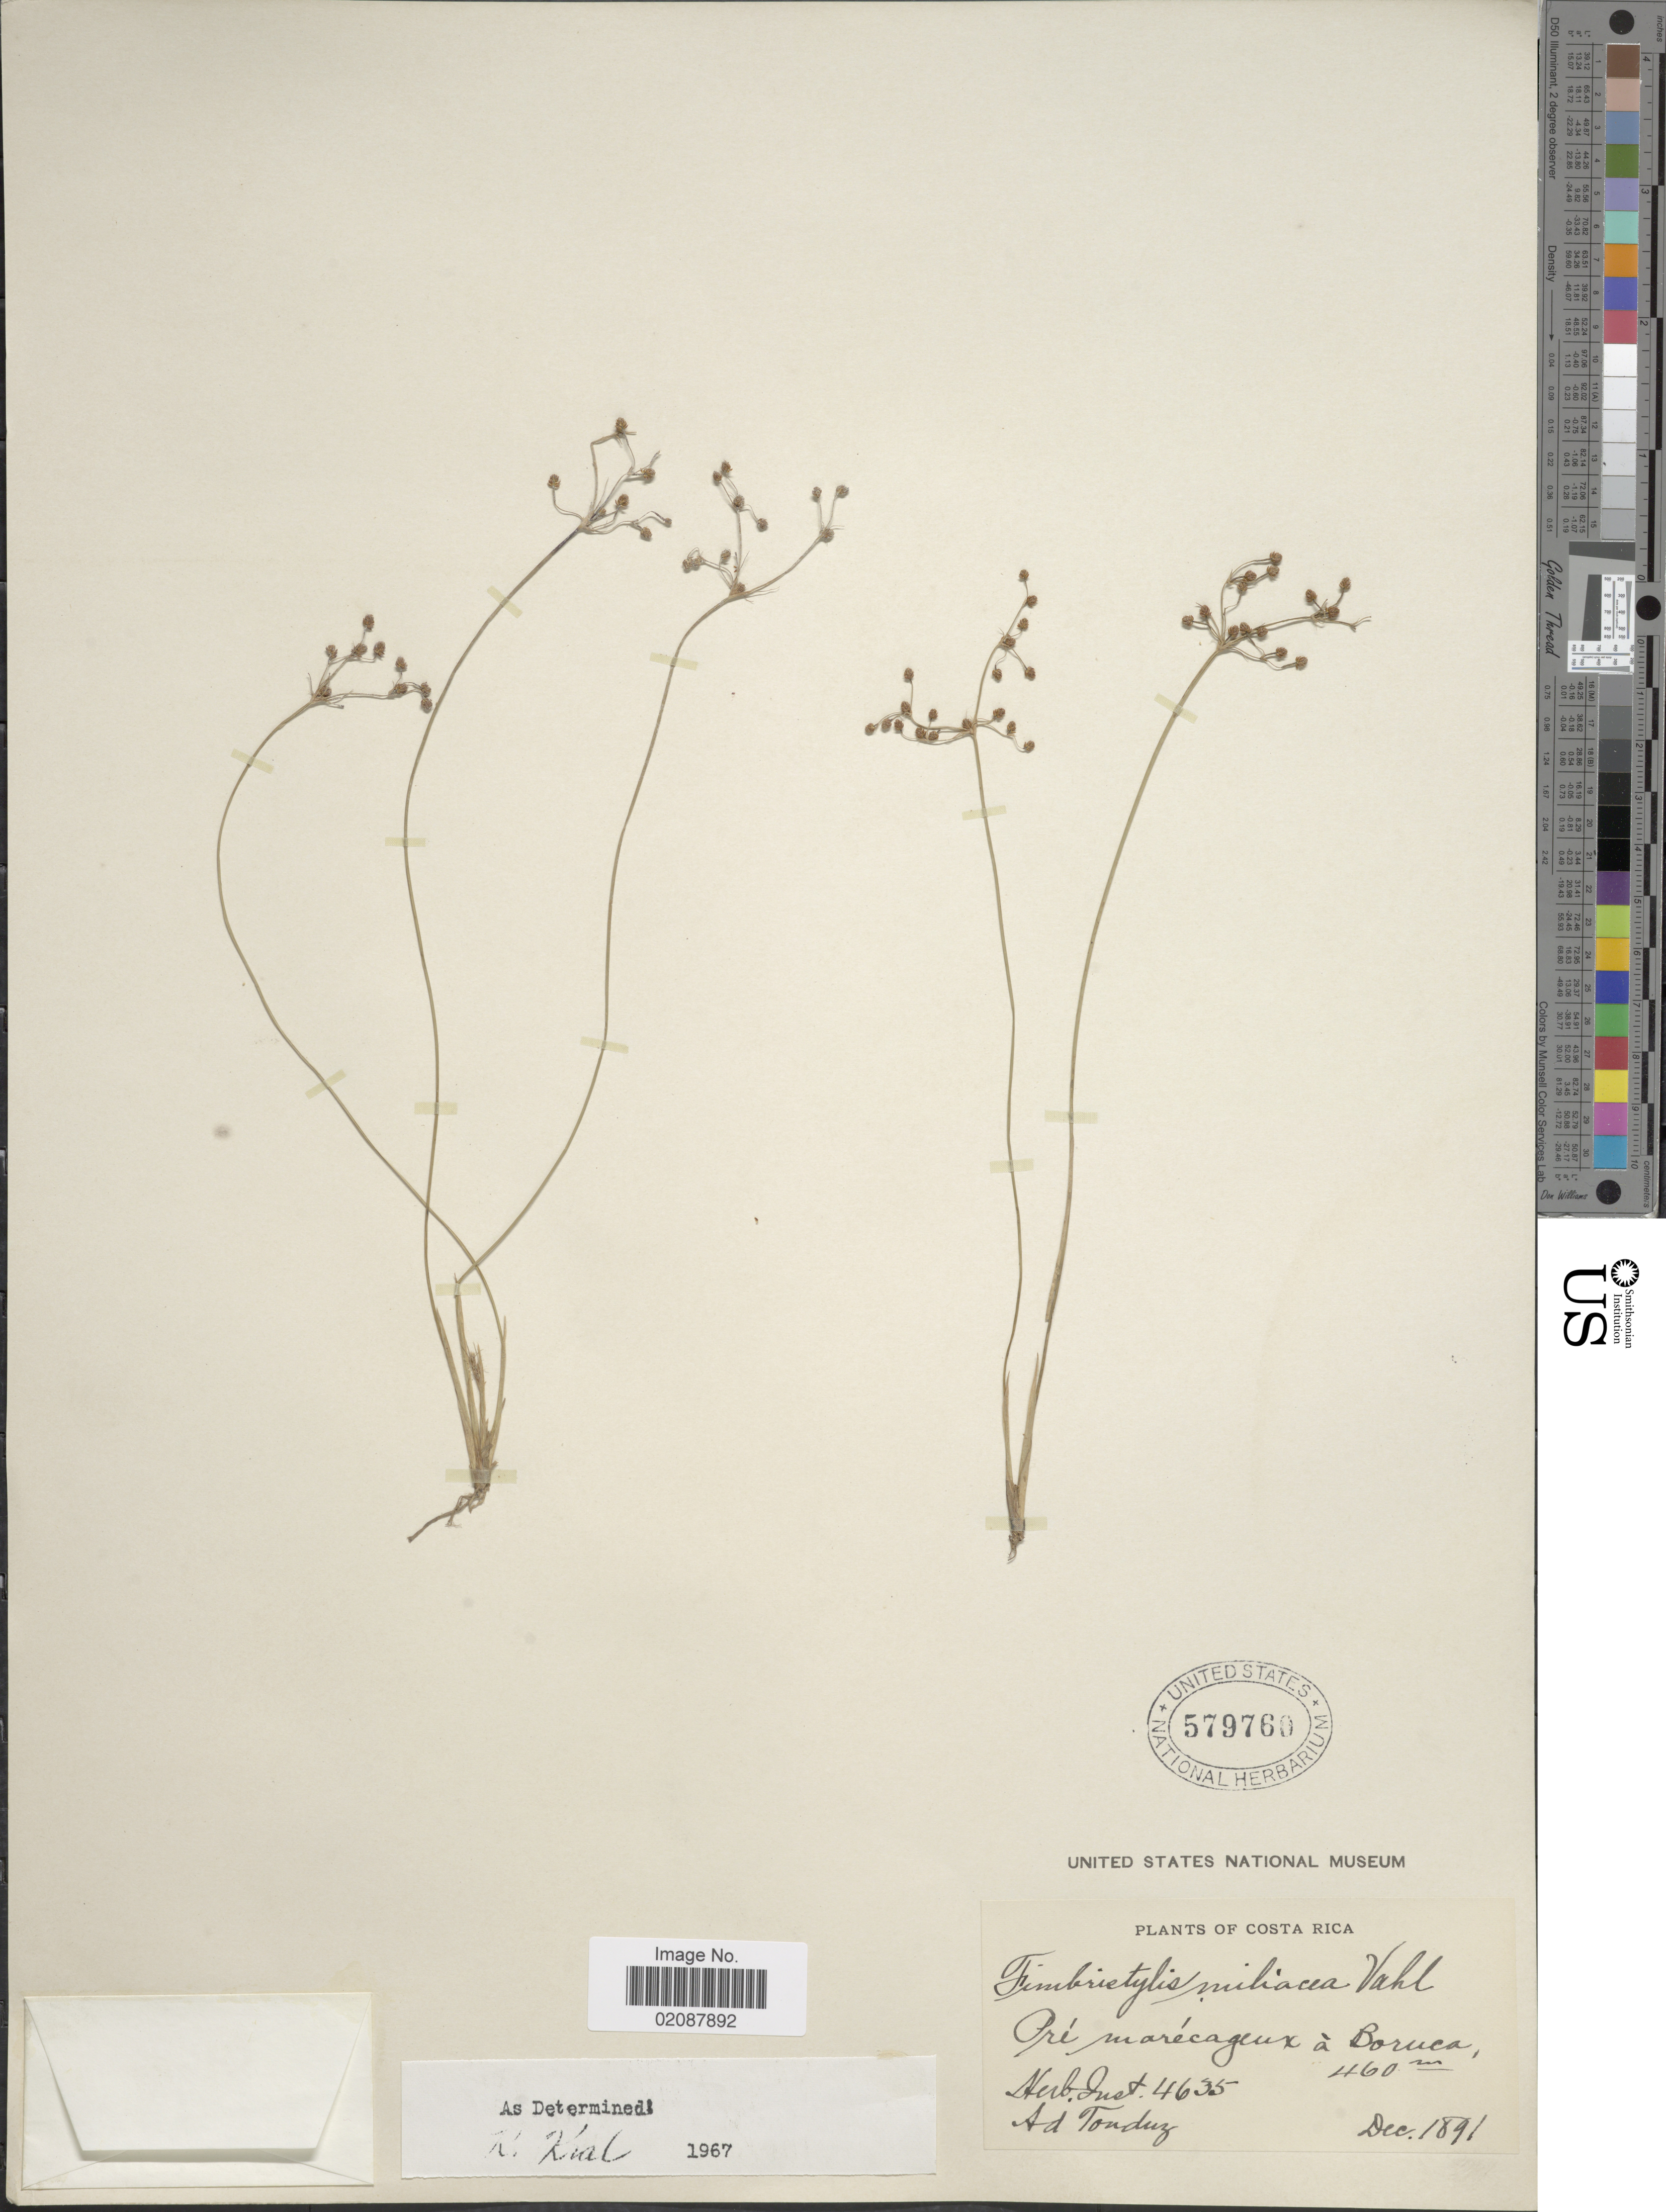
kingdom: Plantae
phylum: Tracheophyta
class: Liliopsida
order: Poales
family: Cyperaceae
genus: Fimbristylis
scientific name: Fimbristylis littoralis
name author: Gaudich.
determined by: Strong, M. T., (US), Smithsonian Institution - National Museum of Natural History (UNITED STATES)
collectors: A. Tonduz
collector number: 4635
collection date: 1891-12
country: Costa Rica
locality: Pre marecageux a Boruca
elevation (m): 460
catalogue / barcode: US 579760